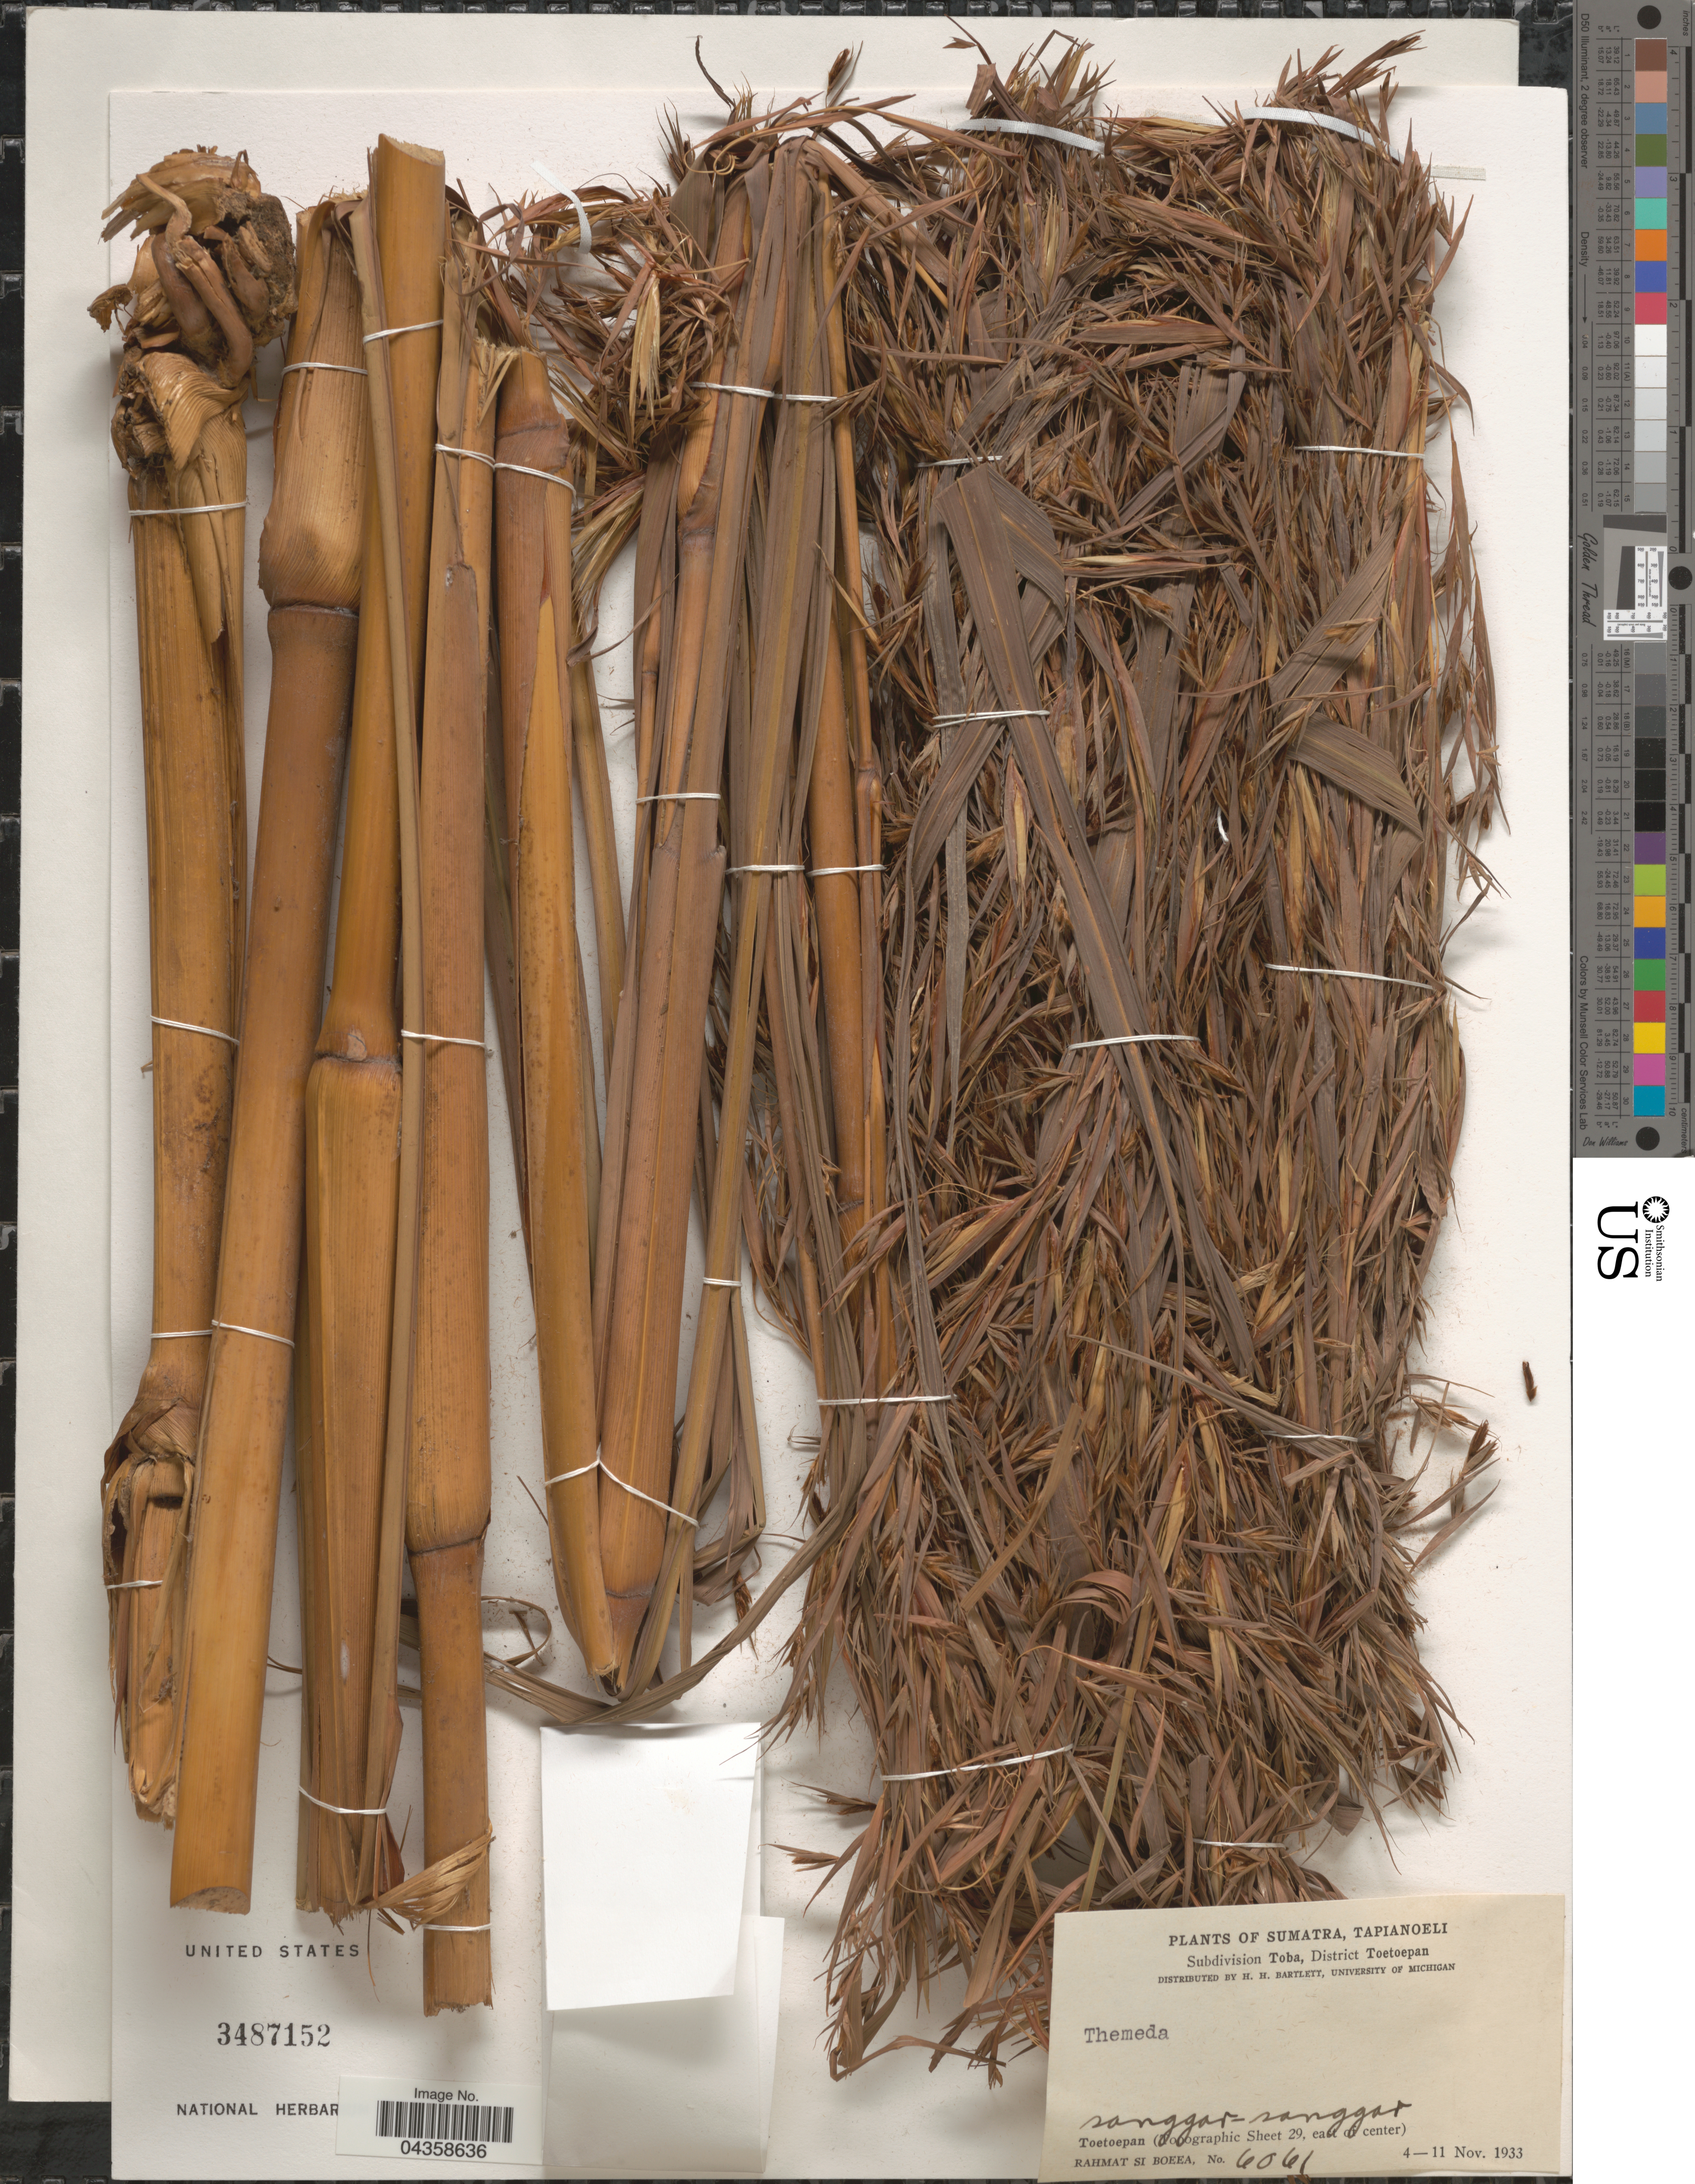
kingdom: Plantae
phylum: Tracheophyta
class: Liliopsida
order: Poales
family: Poaceae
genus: Themeda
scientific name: Themeda sp.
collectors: Rahmat Si Boeea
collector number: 6061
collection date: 1933-11-04/1933-11-11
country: Indonesia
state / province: Sumatra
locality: Tapianoeli. Subdivision Toba, District Toetoepan. Toetoepan (Topographic Sheet 29, east of center).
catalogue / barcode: US 3487152